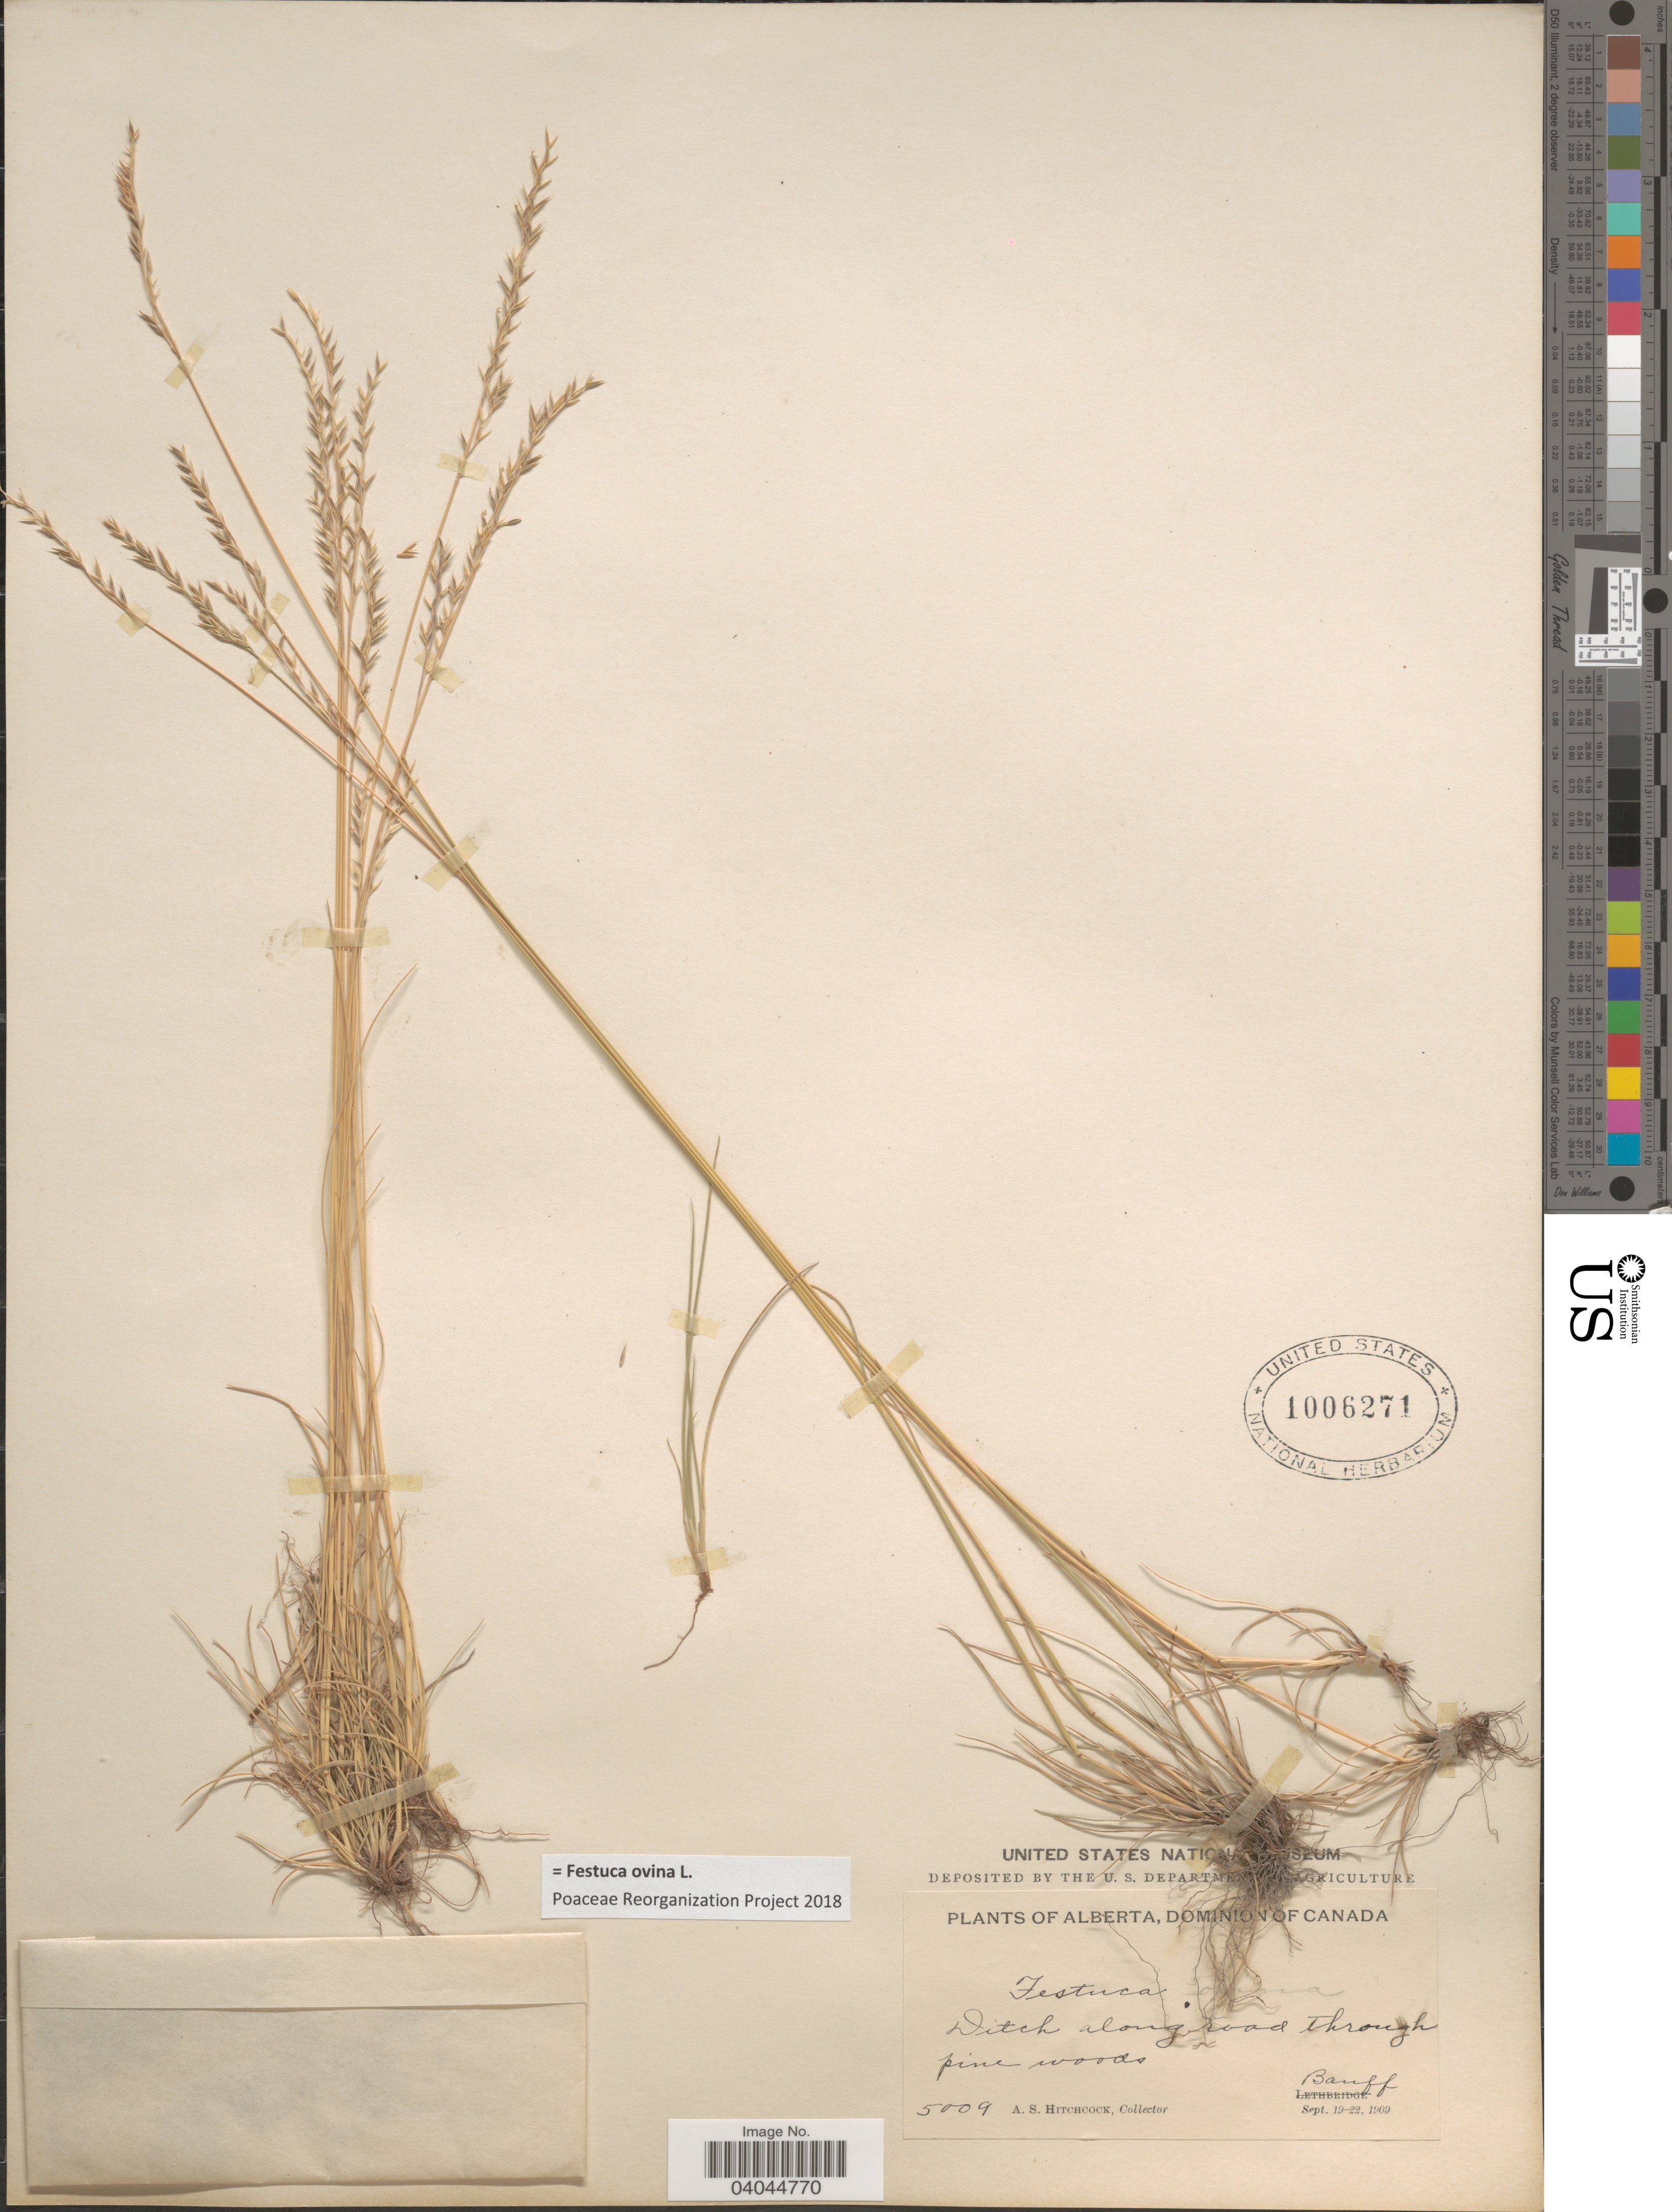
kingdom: Plantae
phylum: Tracheophyta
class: Liliopsida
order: Poales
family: Poaceae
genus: Festuca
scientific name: Festuca ovina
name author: L.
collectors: A. S. Hitchcock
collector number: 5009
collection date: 1909-09-19/1909-09-22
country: Canada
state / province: Alberta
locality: Banff.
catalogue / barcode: US 1006271